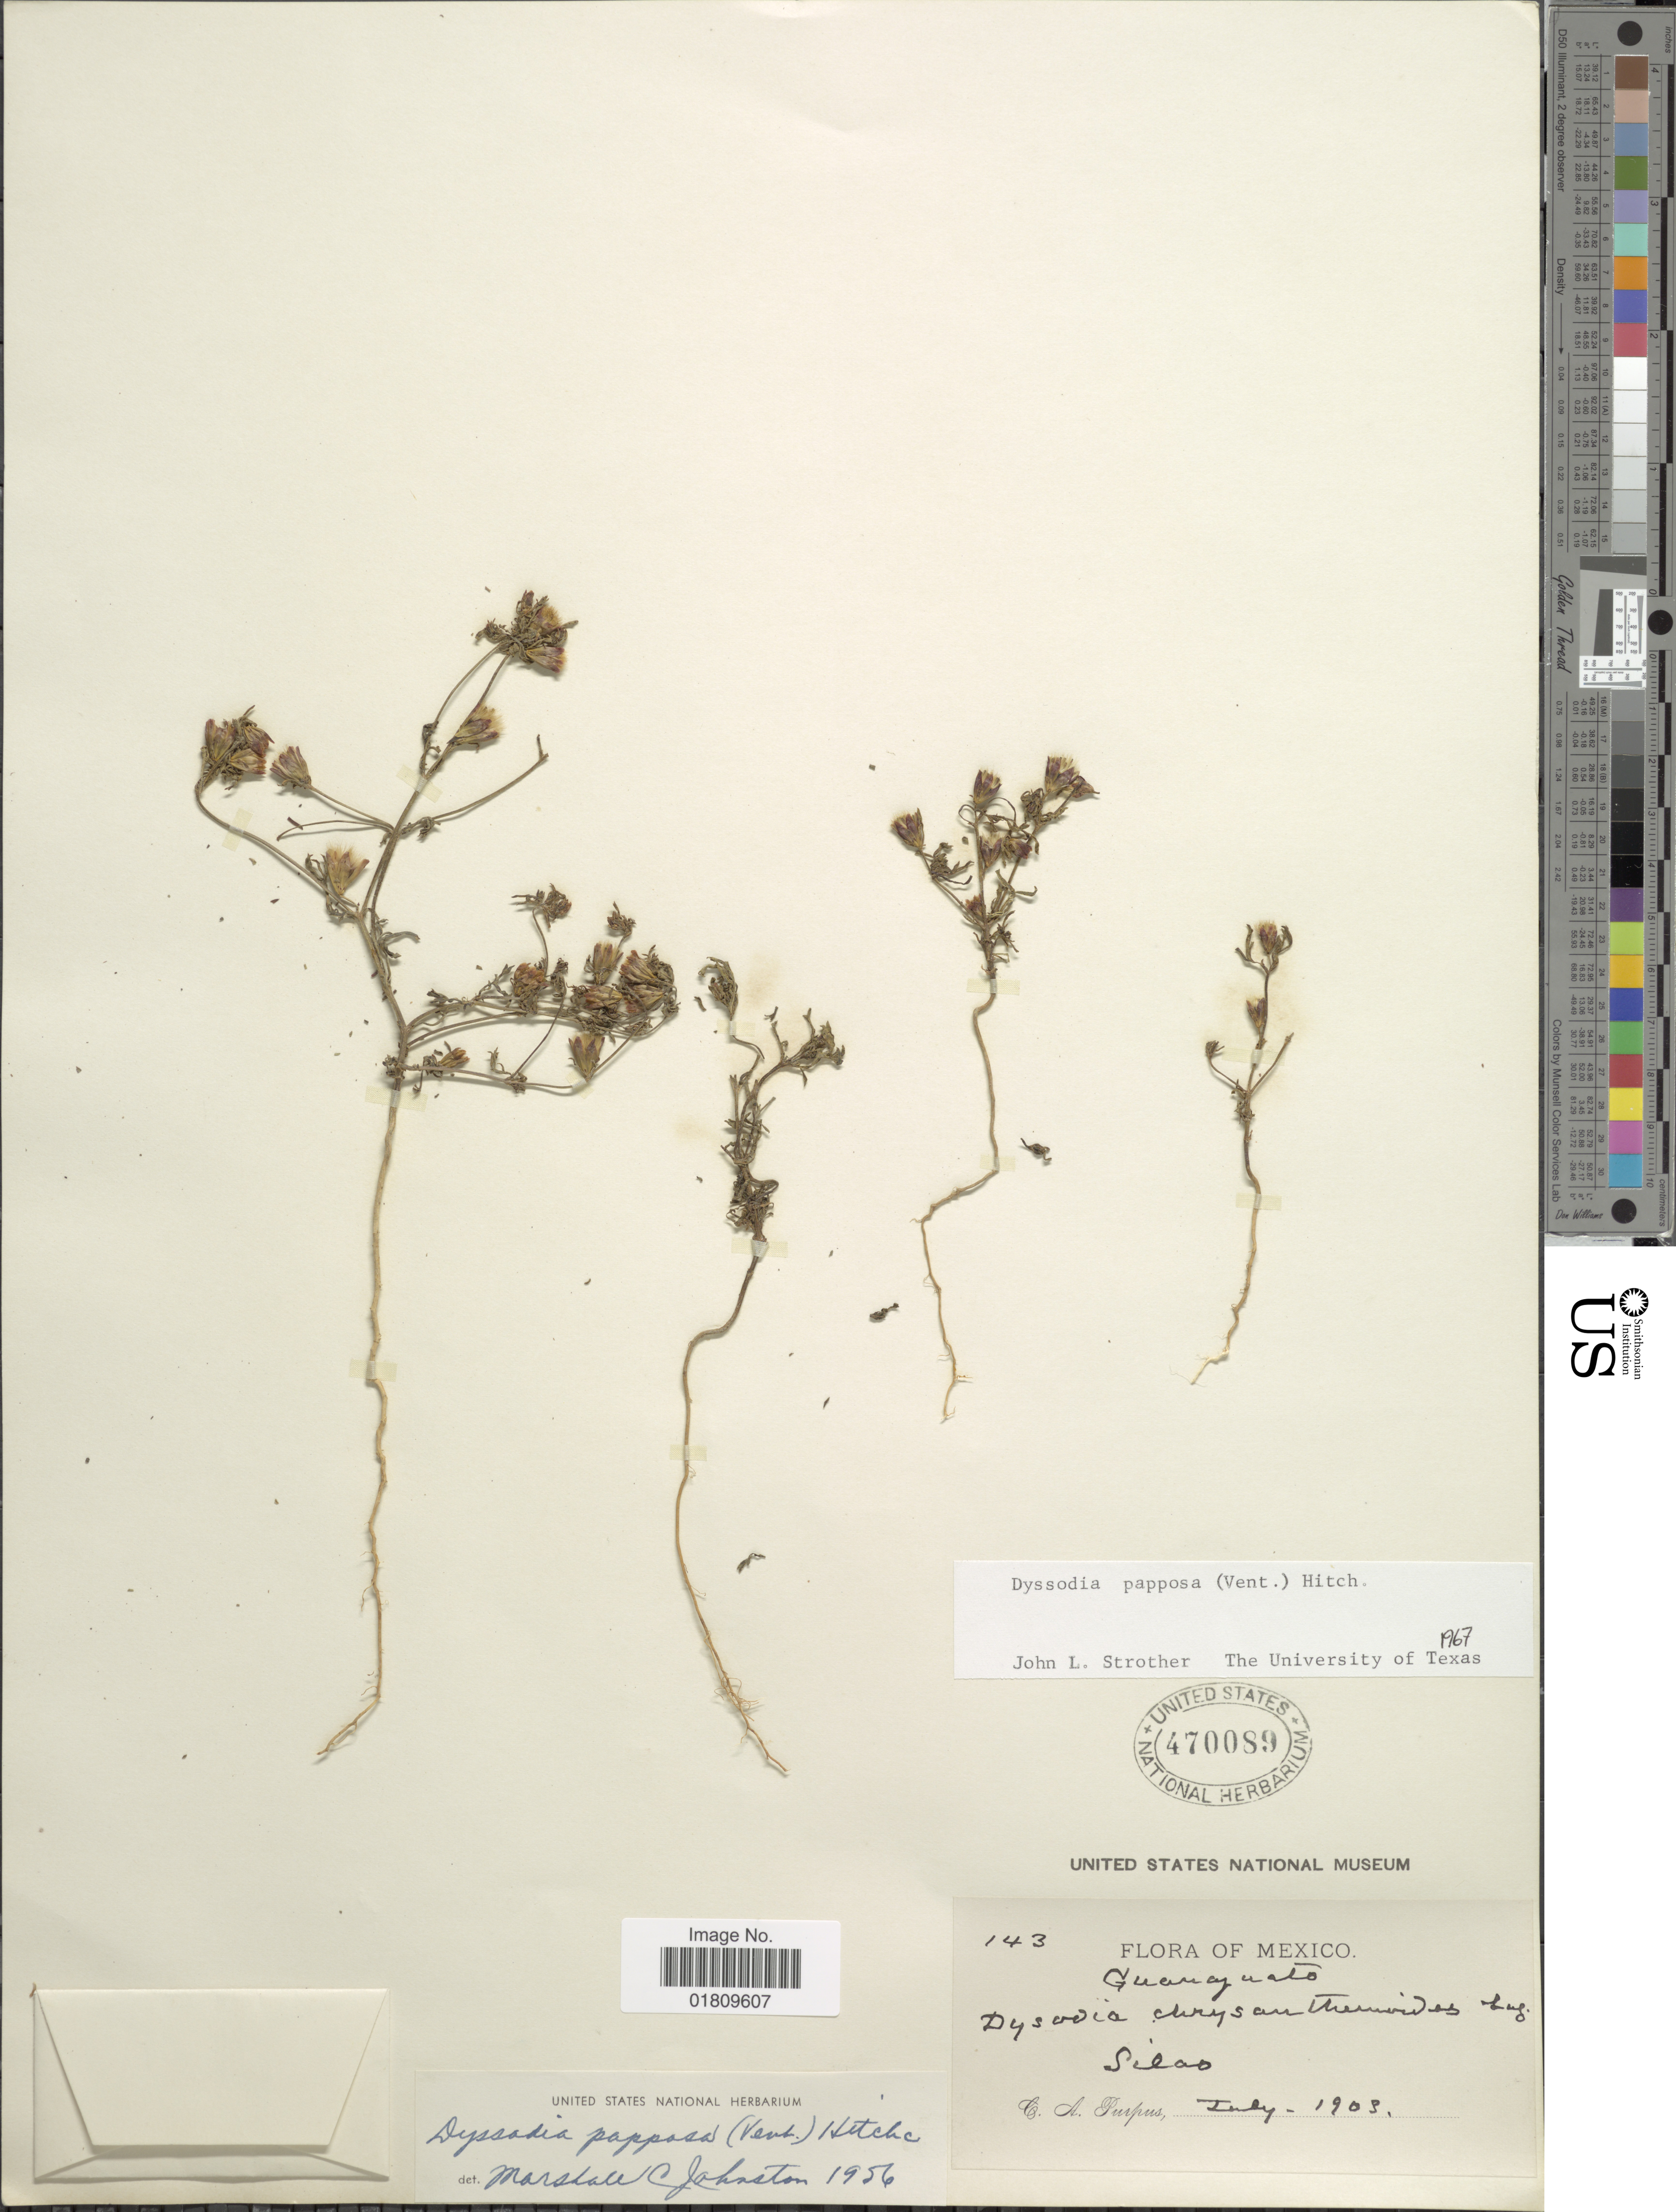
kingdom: Plantae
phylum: Tracheophyta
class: Magnoliopsida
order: Asterales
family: Asteraceae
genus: Dyssodia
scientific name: Dyssodia papposa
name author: (Vent.) Hitchc.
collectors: C. A. Purpus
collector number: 143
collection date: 1903-07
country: Mexico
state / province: Guanajuato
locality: Silao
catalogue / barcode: US 470089